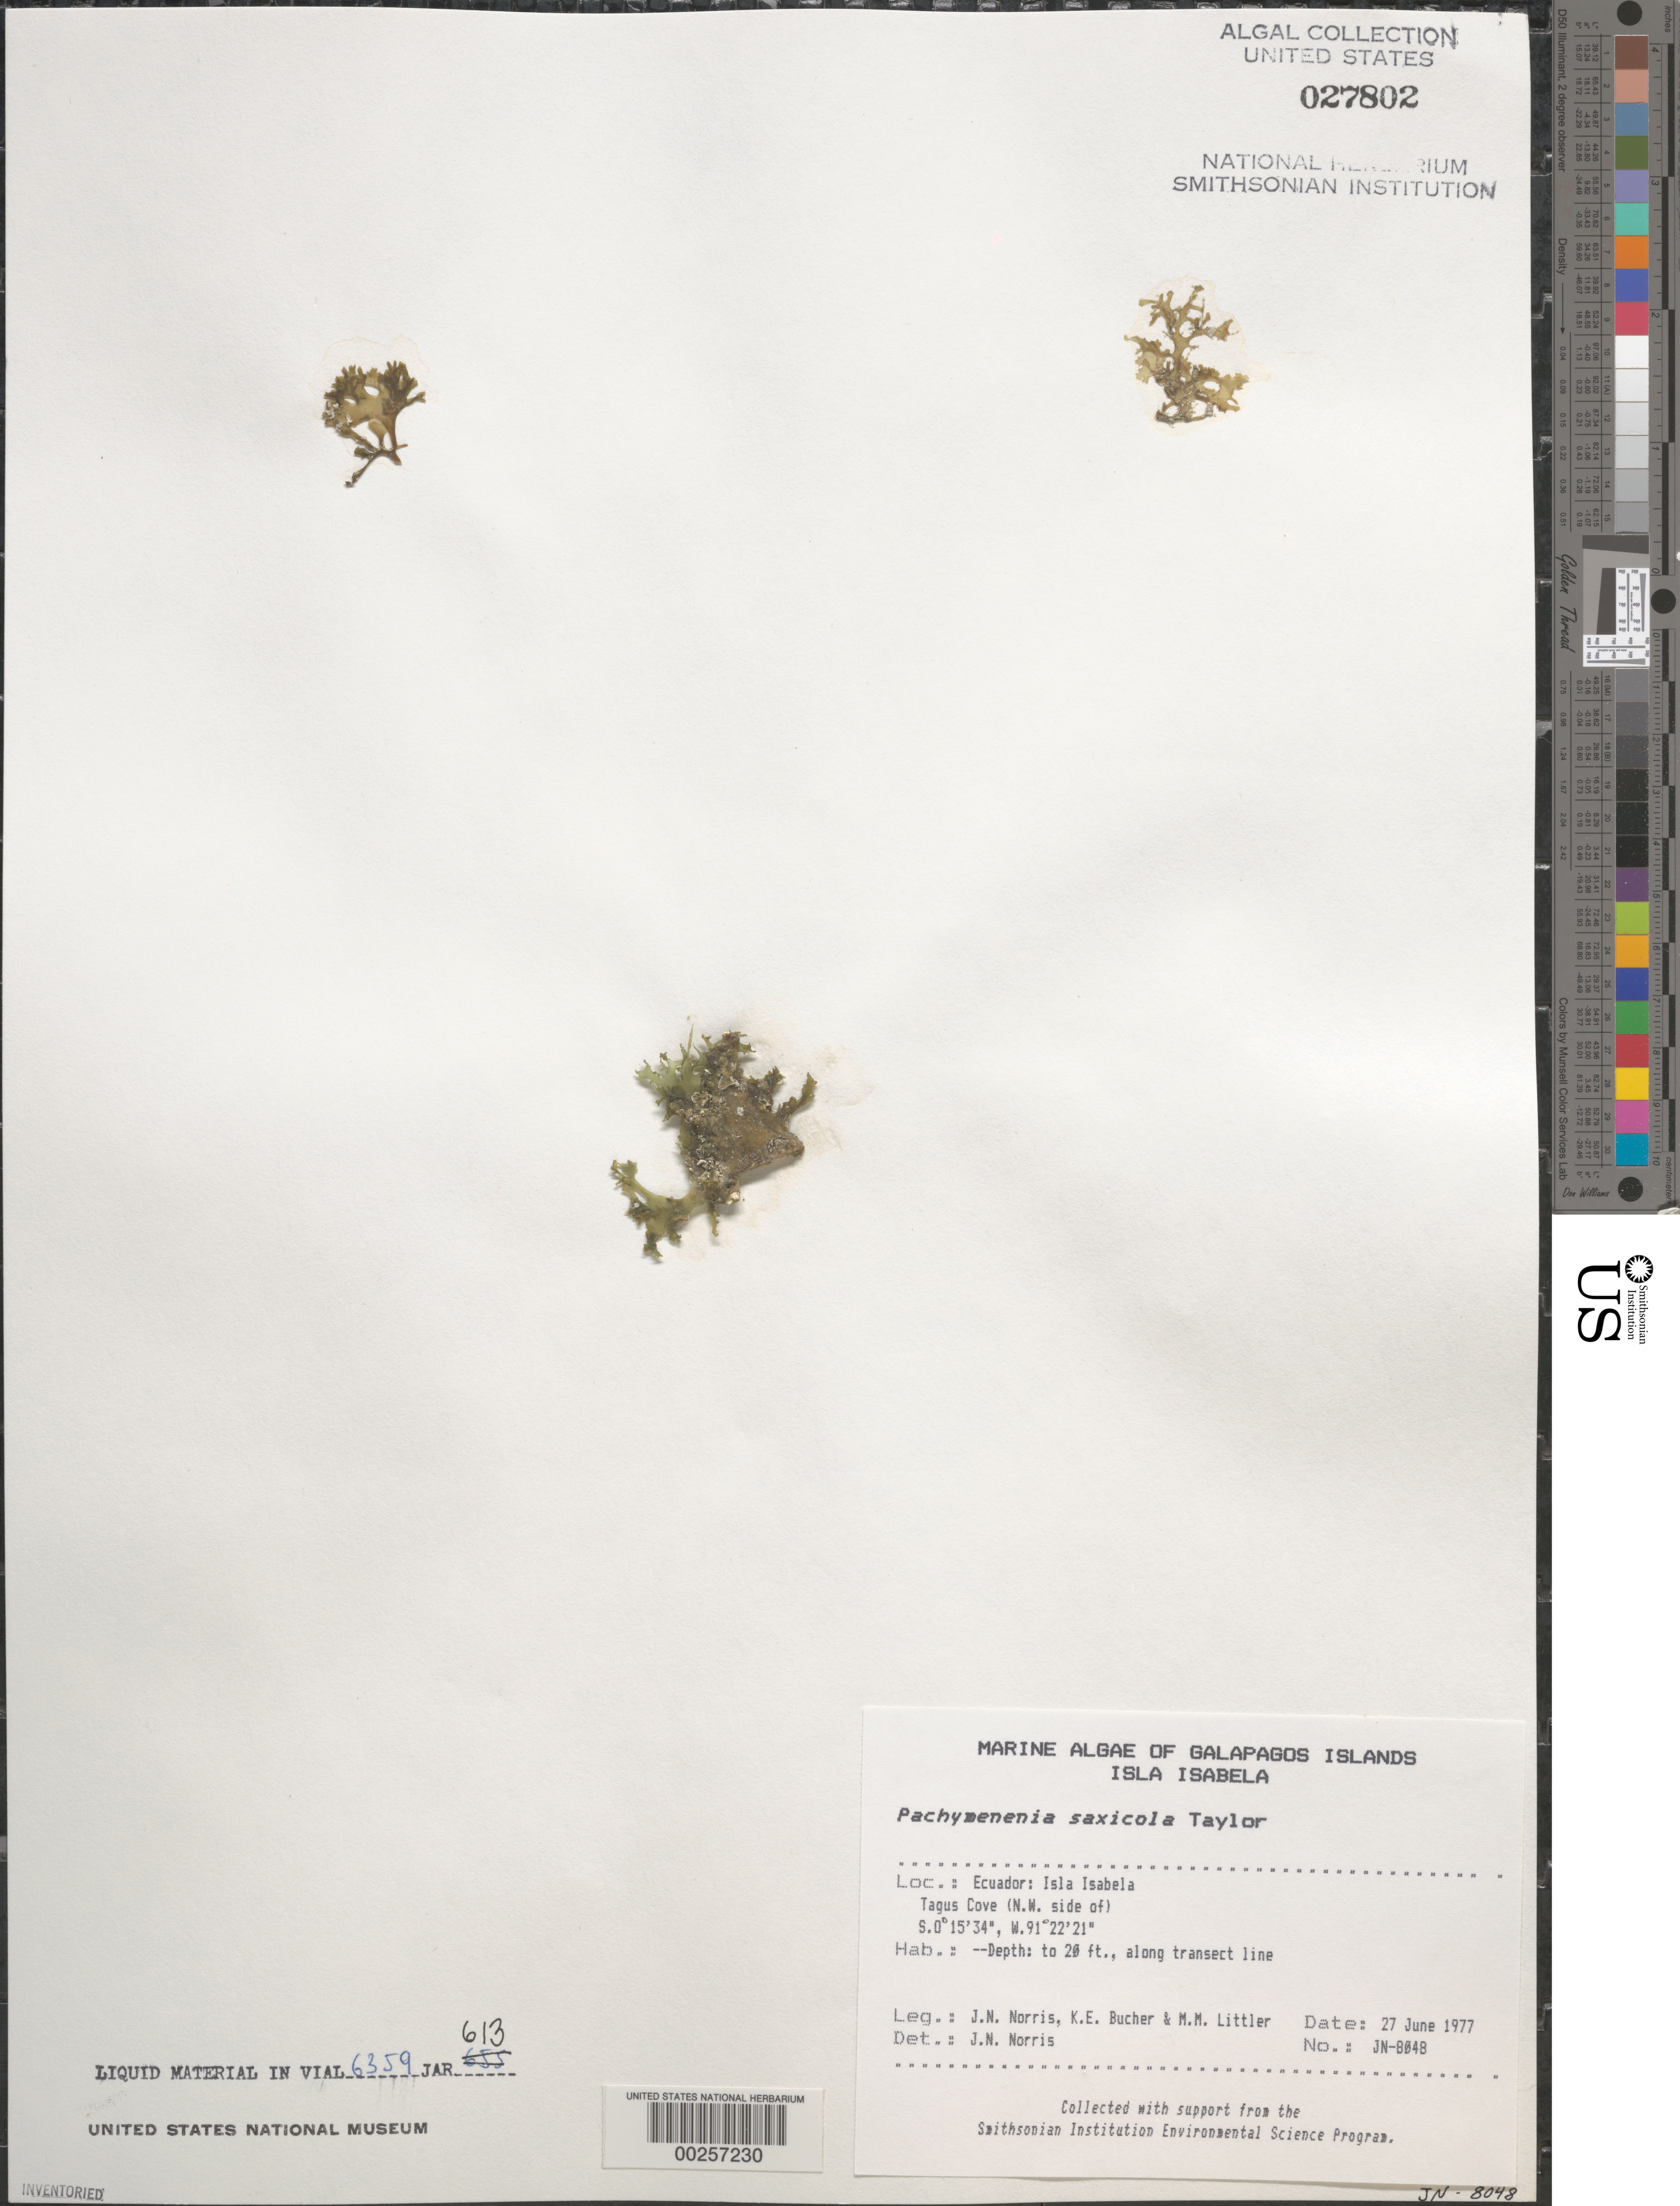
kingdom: Plantae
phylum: Rhodophyta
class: Florideophyceae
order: Halymeniales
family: Halymeniaceae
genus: Pachymenia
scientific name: Pachymenia saxicola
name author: W.R. Taylor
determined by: Norris, James N.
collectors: J. N. Norris, K. E. Bucher & M. M. Littler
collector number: JN-8048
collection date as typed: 27 Jun 1977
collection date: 1977-06-27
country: Ecuador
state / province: Colón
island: Isabela [Albemarle]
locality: Tagus Cove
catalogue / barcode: US 27802